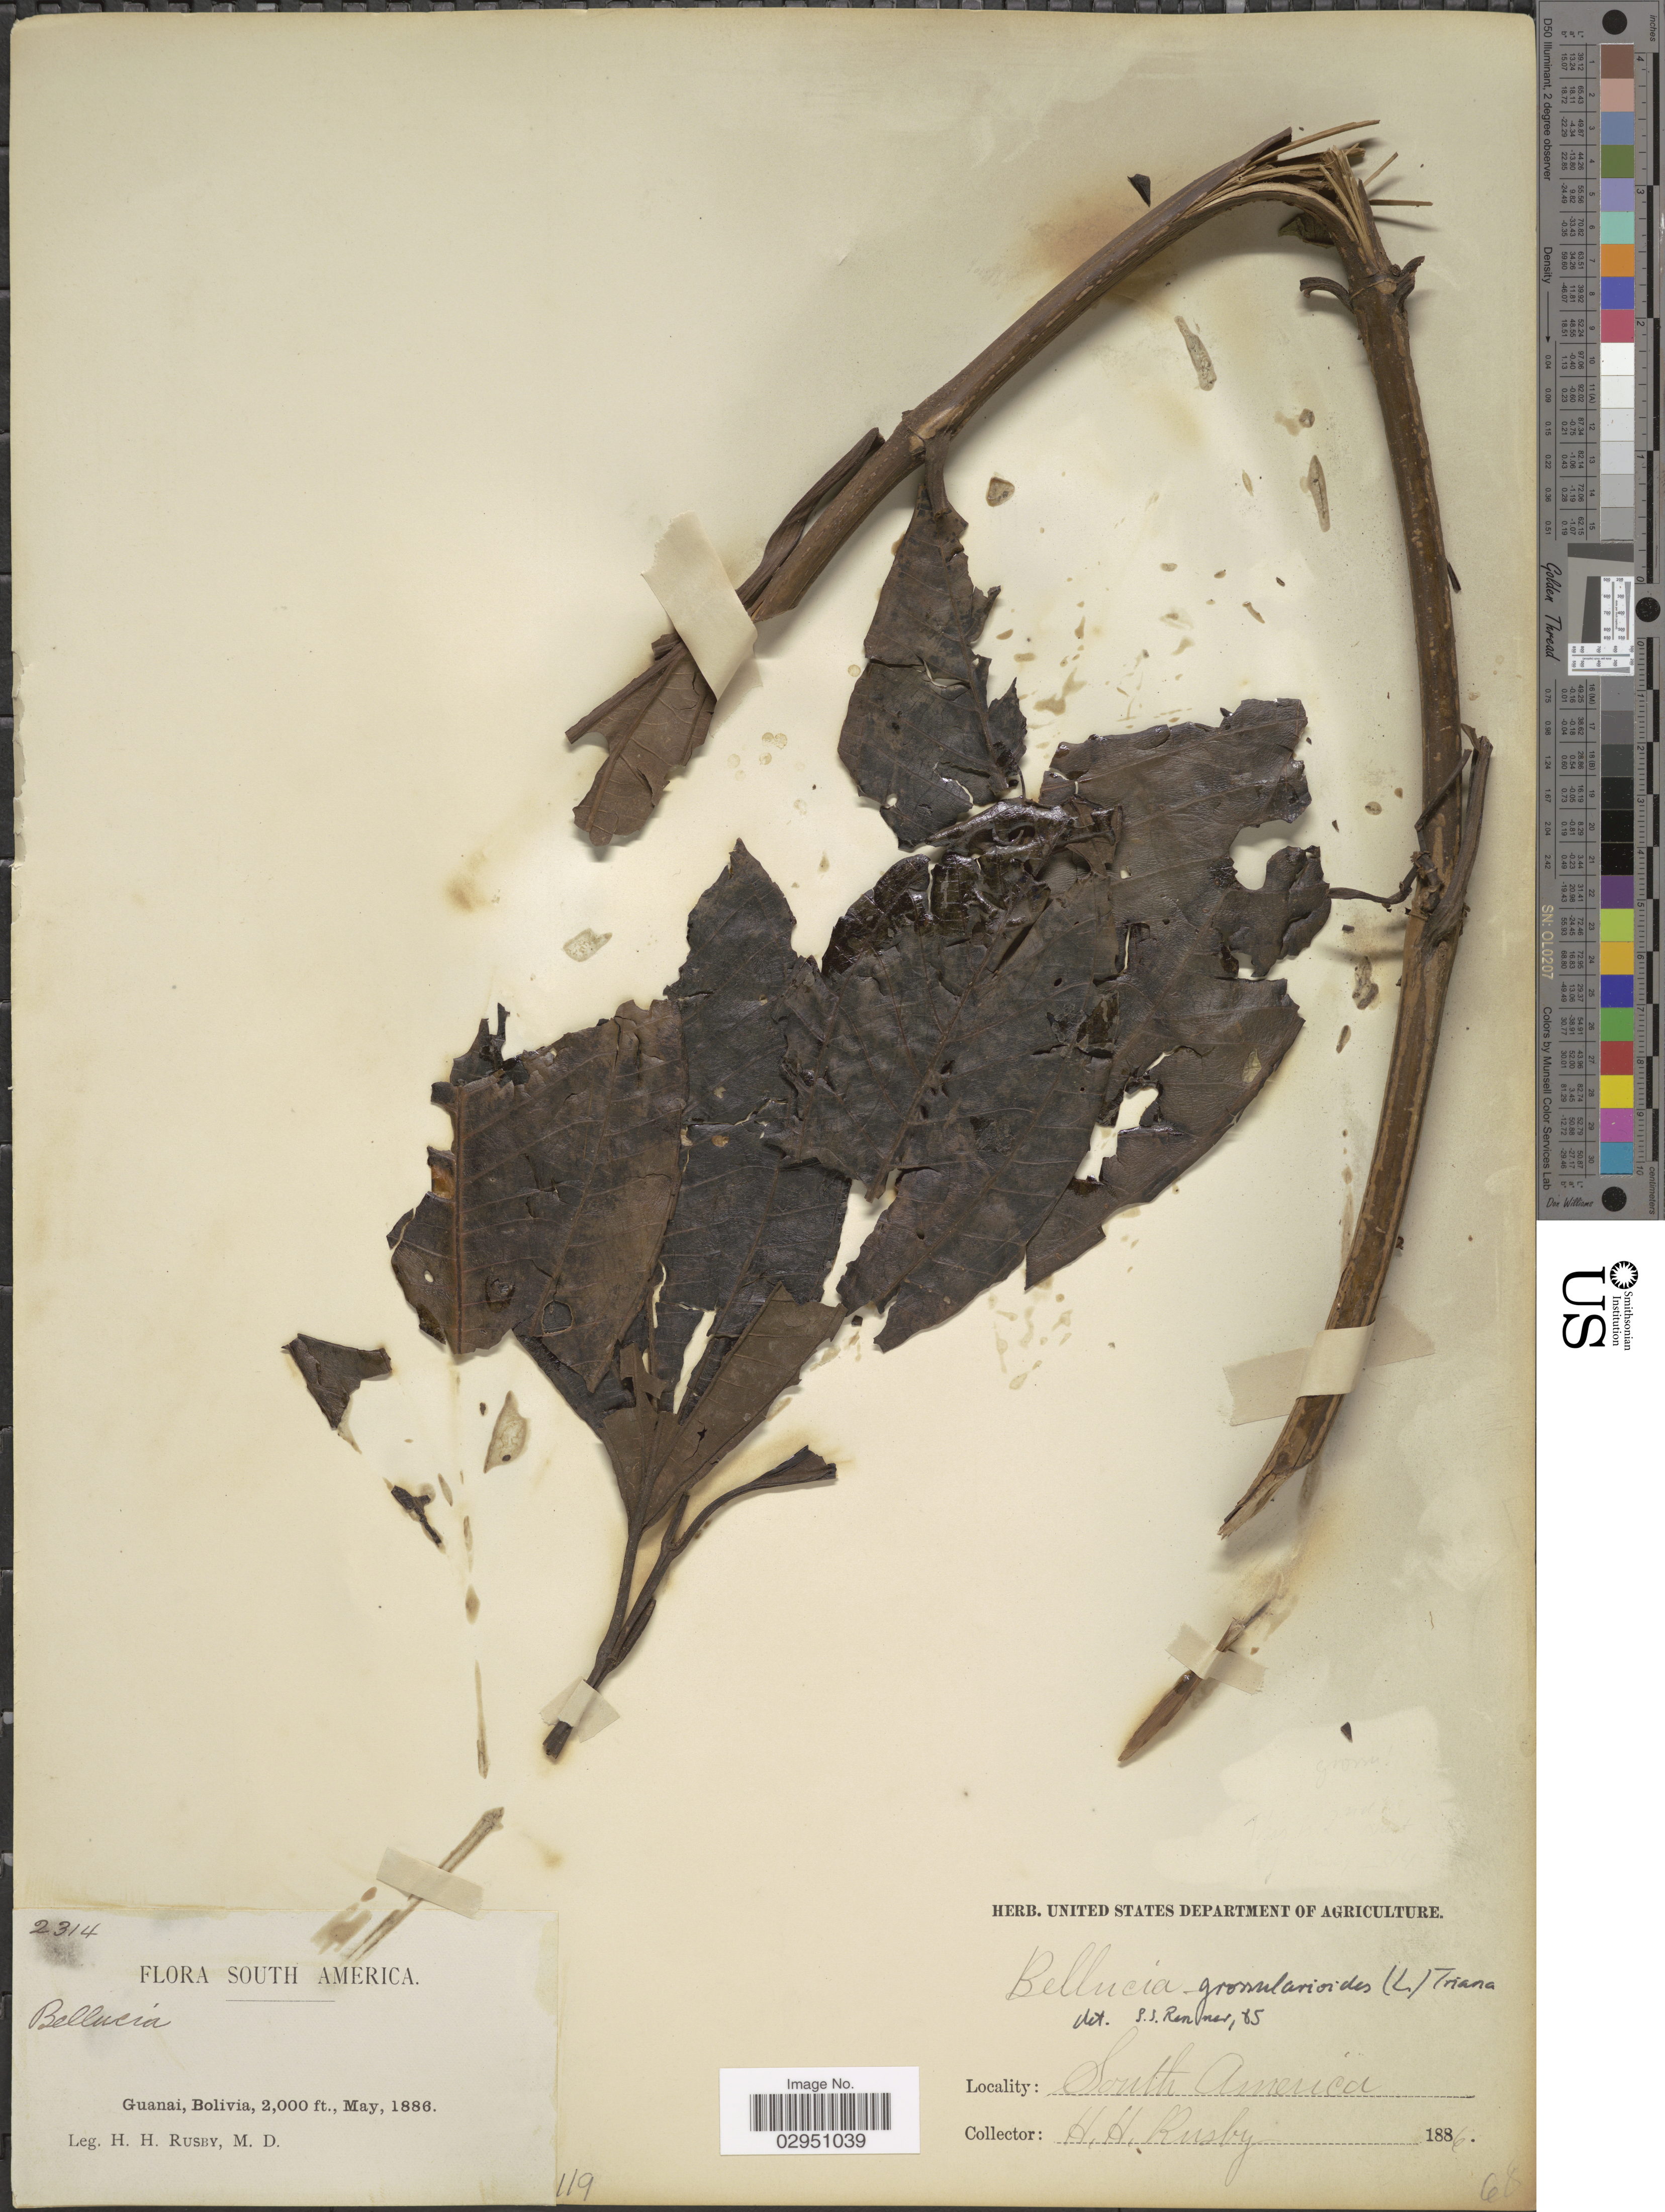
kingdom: Plantae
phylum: Tracheophyta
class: Magnoliopsida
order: Myrtales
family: Melastomataceae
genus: Bellucia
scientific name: Bellucia grossularioides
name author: (L.) Triana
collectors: H. H. Rusby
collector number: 2314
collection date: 1886-05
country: Bolivia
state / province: La Páz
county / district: Larecaja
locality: Guanay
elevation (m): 610